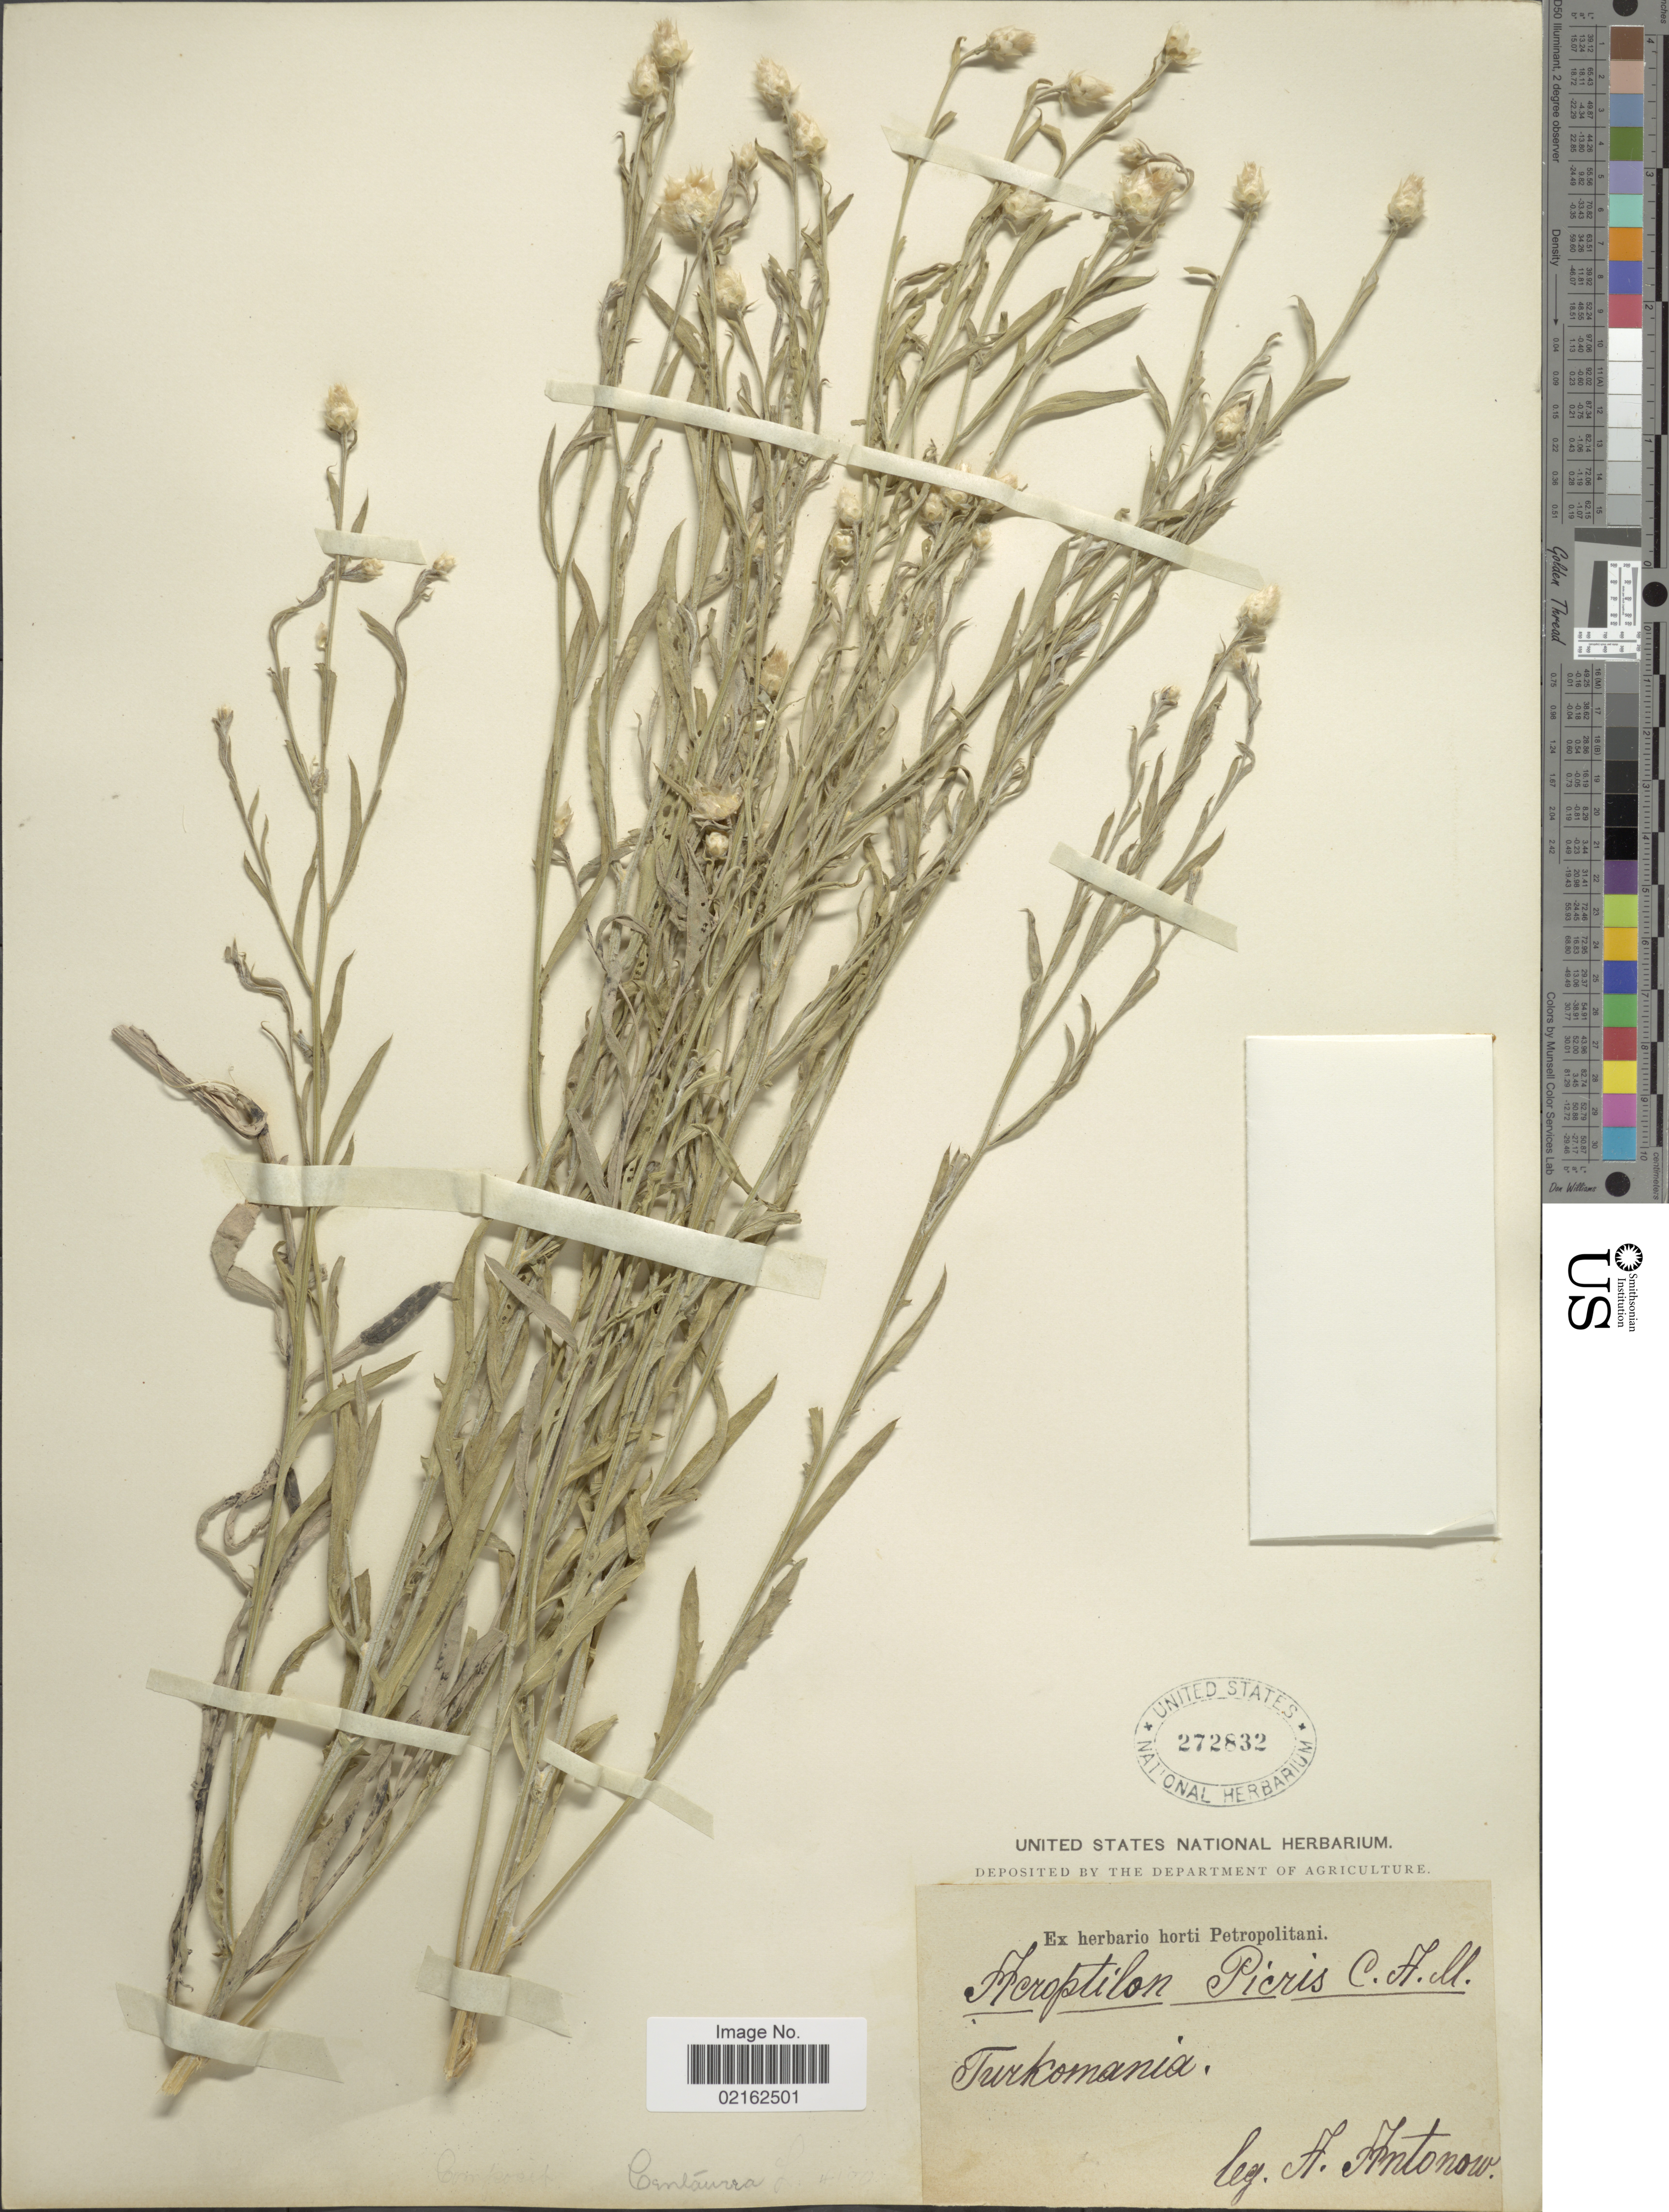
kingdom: Plantae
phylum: Tracheophyta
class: Magnoliopsida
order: Asterales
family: Asteraceae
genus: Acroptilon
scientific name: Acroptilon repens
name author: (L.) DC.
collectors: A. Antonow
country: Turkey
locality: Turkomania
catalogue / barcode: US 272832